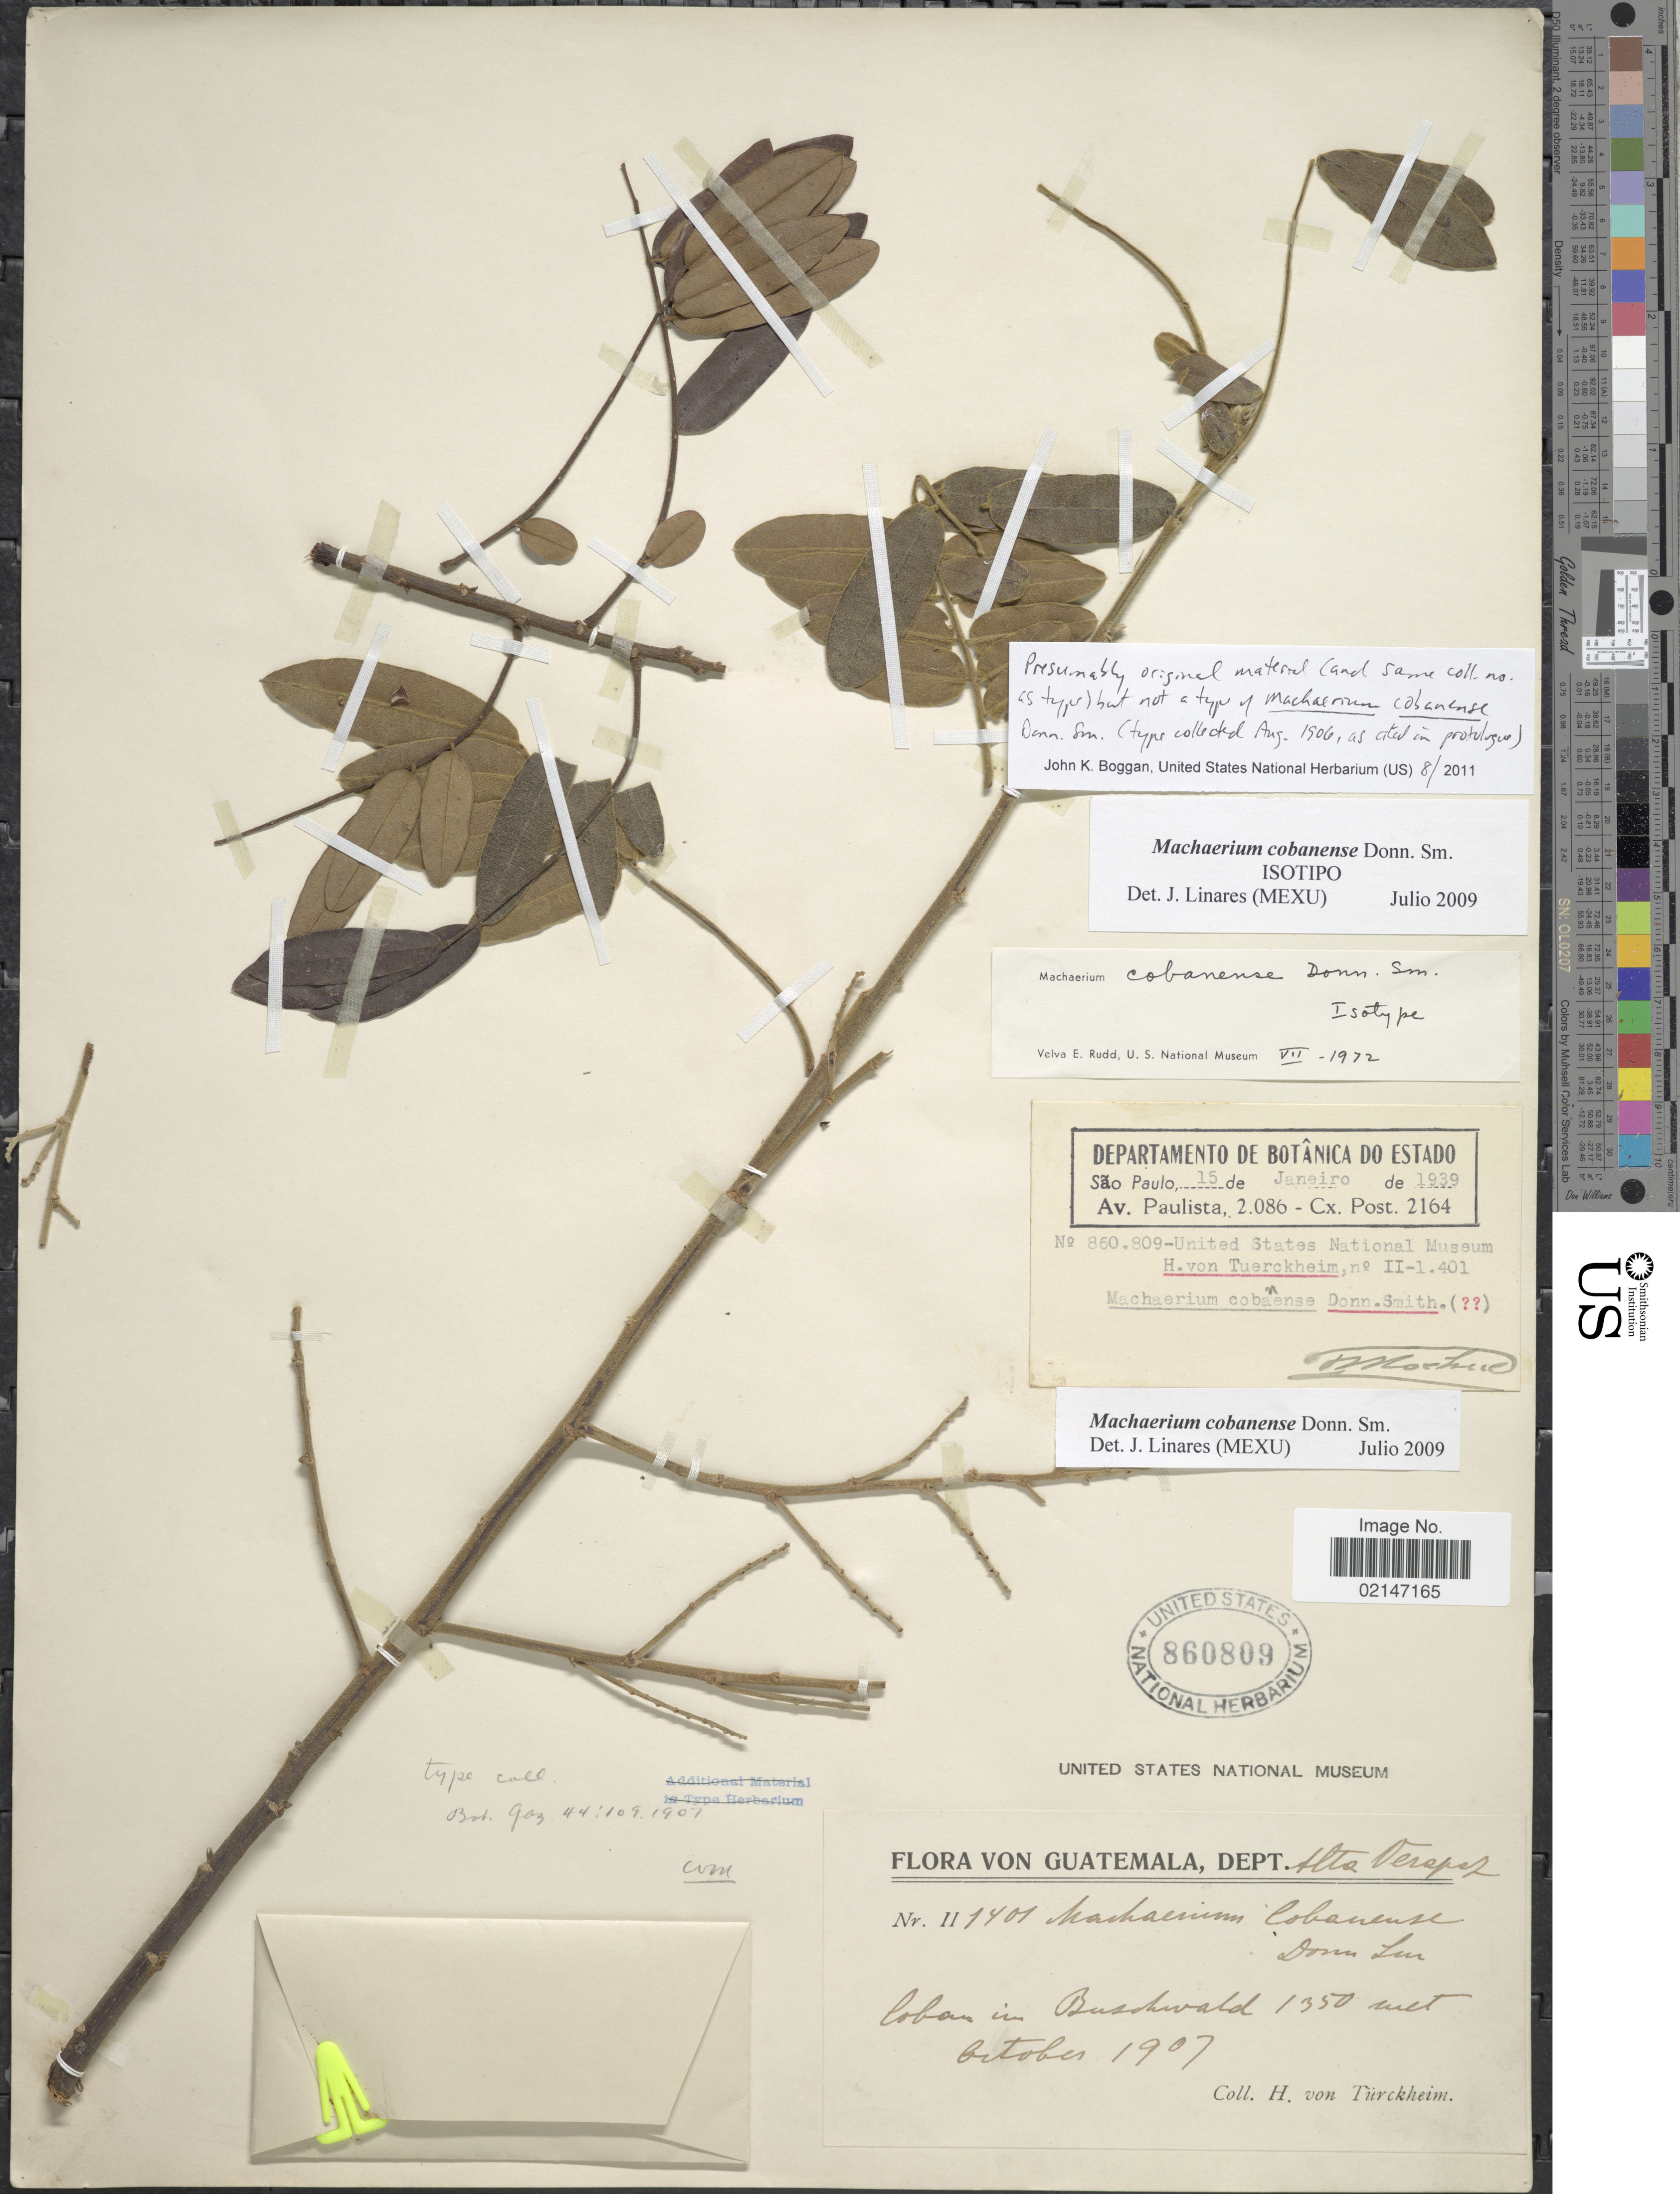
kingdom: Plantae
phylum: Tracheophyta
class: Magnoliopsida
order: Fabales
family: Fabaceae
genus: Machaerium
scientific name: Machaerium cobanense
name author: Donn. Sm.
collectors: H. von Türckheim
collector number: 1401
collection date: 1907-10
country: Guatemala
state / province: Alta Verapaz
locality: Dept. Alta Verapaz, Coban in Bushwald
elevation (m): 1350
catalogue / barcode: US 860809